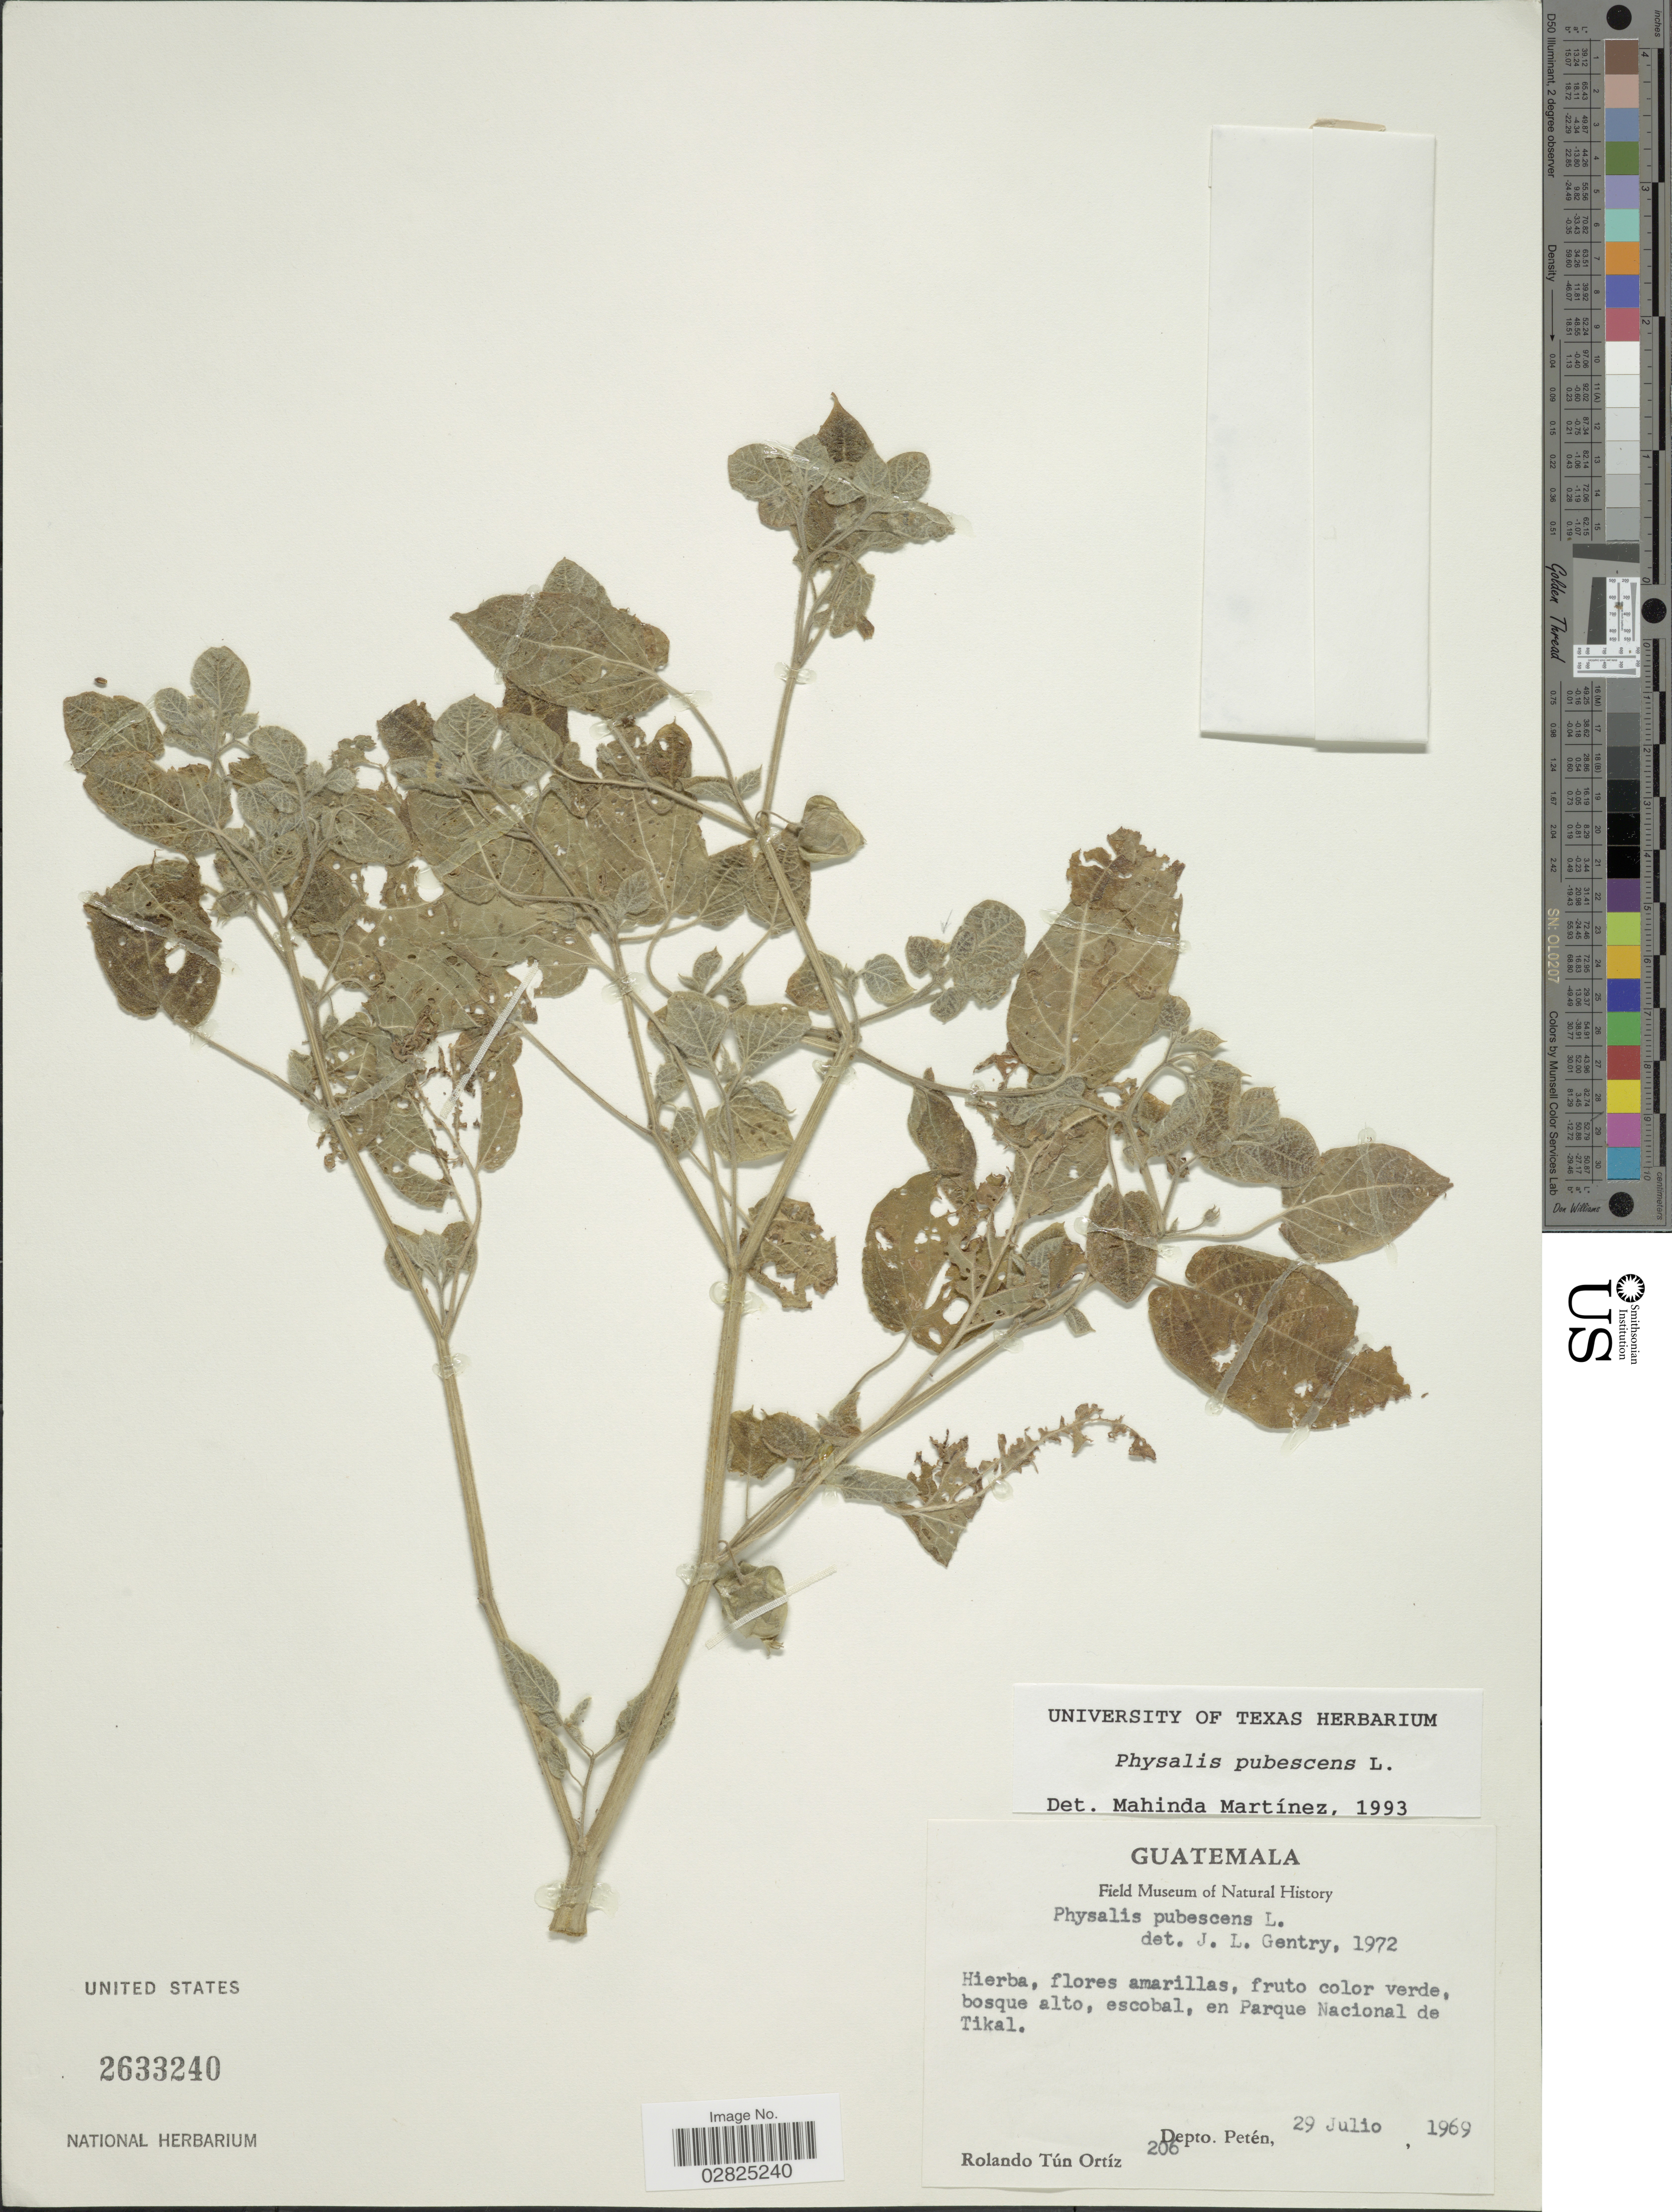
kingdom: Plantae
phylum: Tracheophyta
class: Magnoliopsida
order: Solanales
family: Solanaceae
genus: Physalis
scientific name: Physalis pubescens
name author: L.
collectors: R. Tún Ortíz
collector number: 206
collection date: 1969-07-29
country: Guatemala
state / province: El Petén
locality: Parque Nacional de Tikal, Depto. Petén.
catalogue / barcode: US 2633240